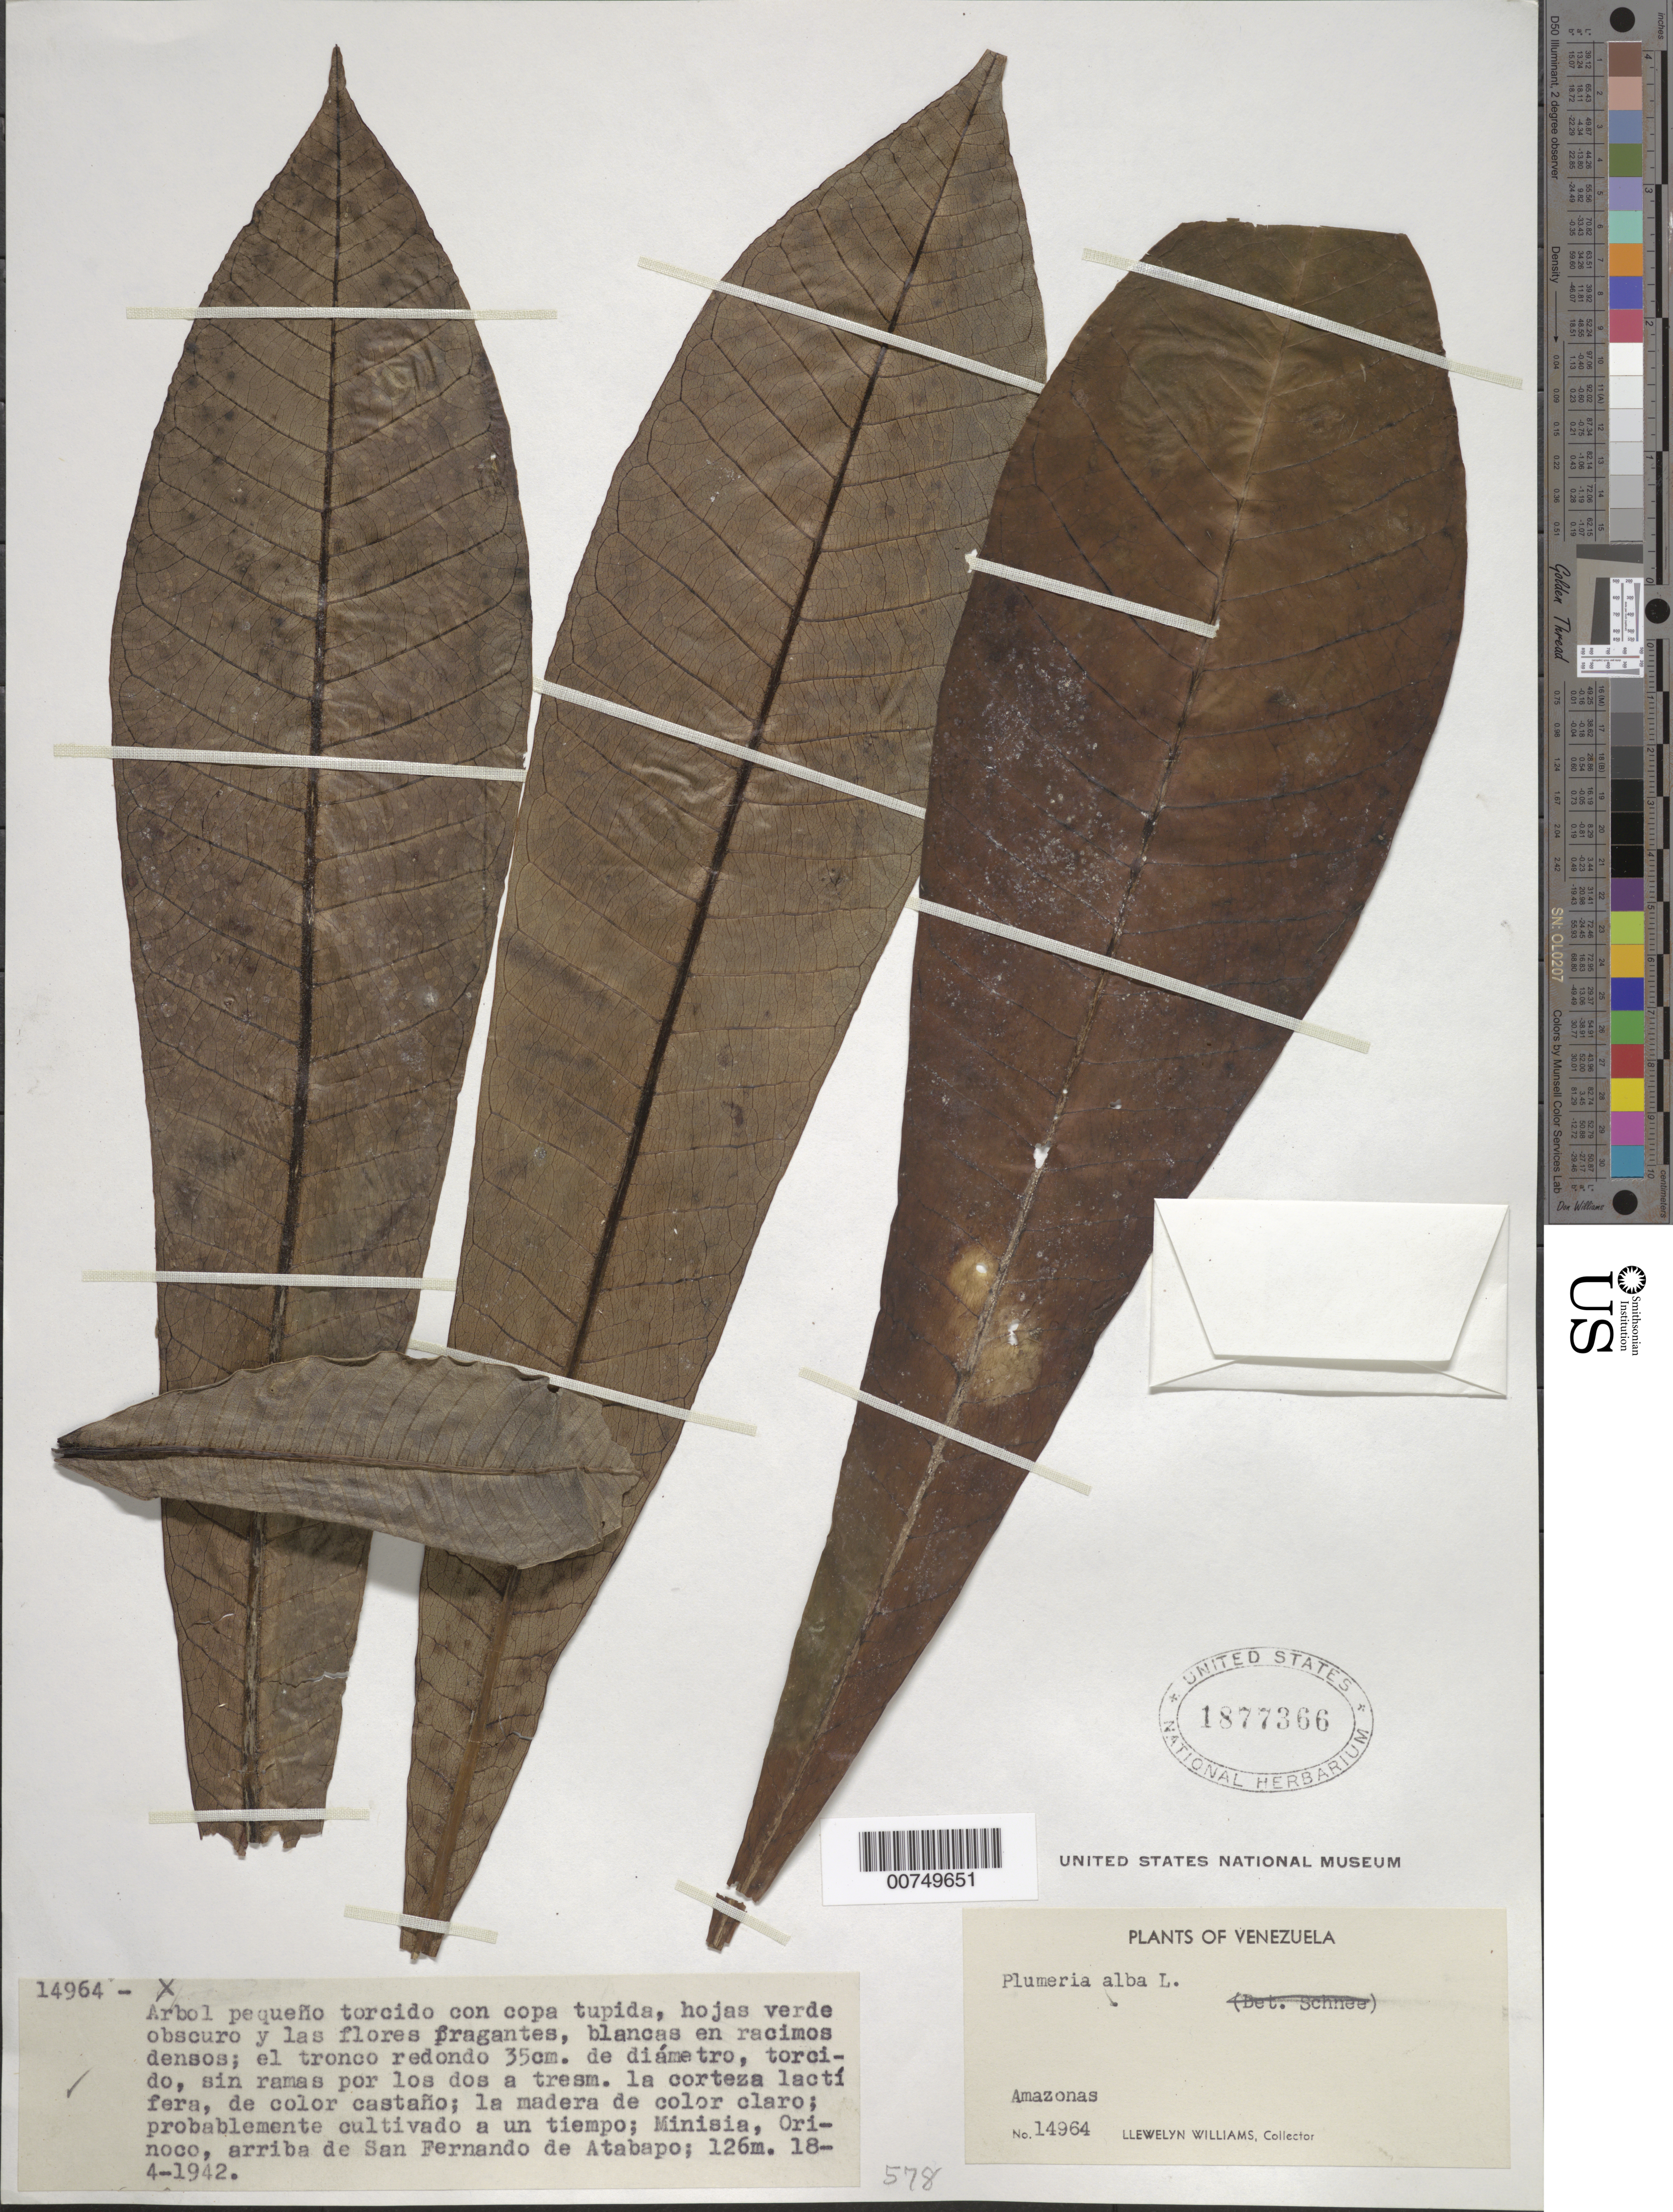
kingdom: Plantae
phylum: Tracheophyta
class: Magnoliopsida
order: Gentianales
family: Apocynaceae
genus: Plumeria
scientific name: Plumeria alba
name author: L.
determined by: Schnee, Ludwig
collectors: Ll. Williams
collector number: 14964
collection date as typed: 18-Apr-42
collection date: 1942-04-18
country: Venezuela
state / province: Amazonas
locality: Minisia, Río Orinoco, arriba de San Fernando de Atabapo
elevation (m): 120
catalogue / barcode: US 1877366